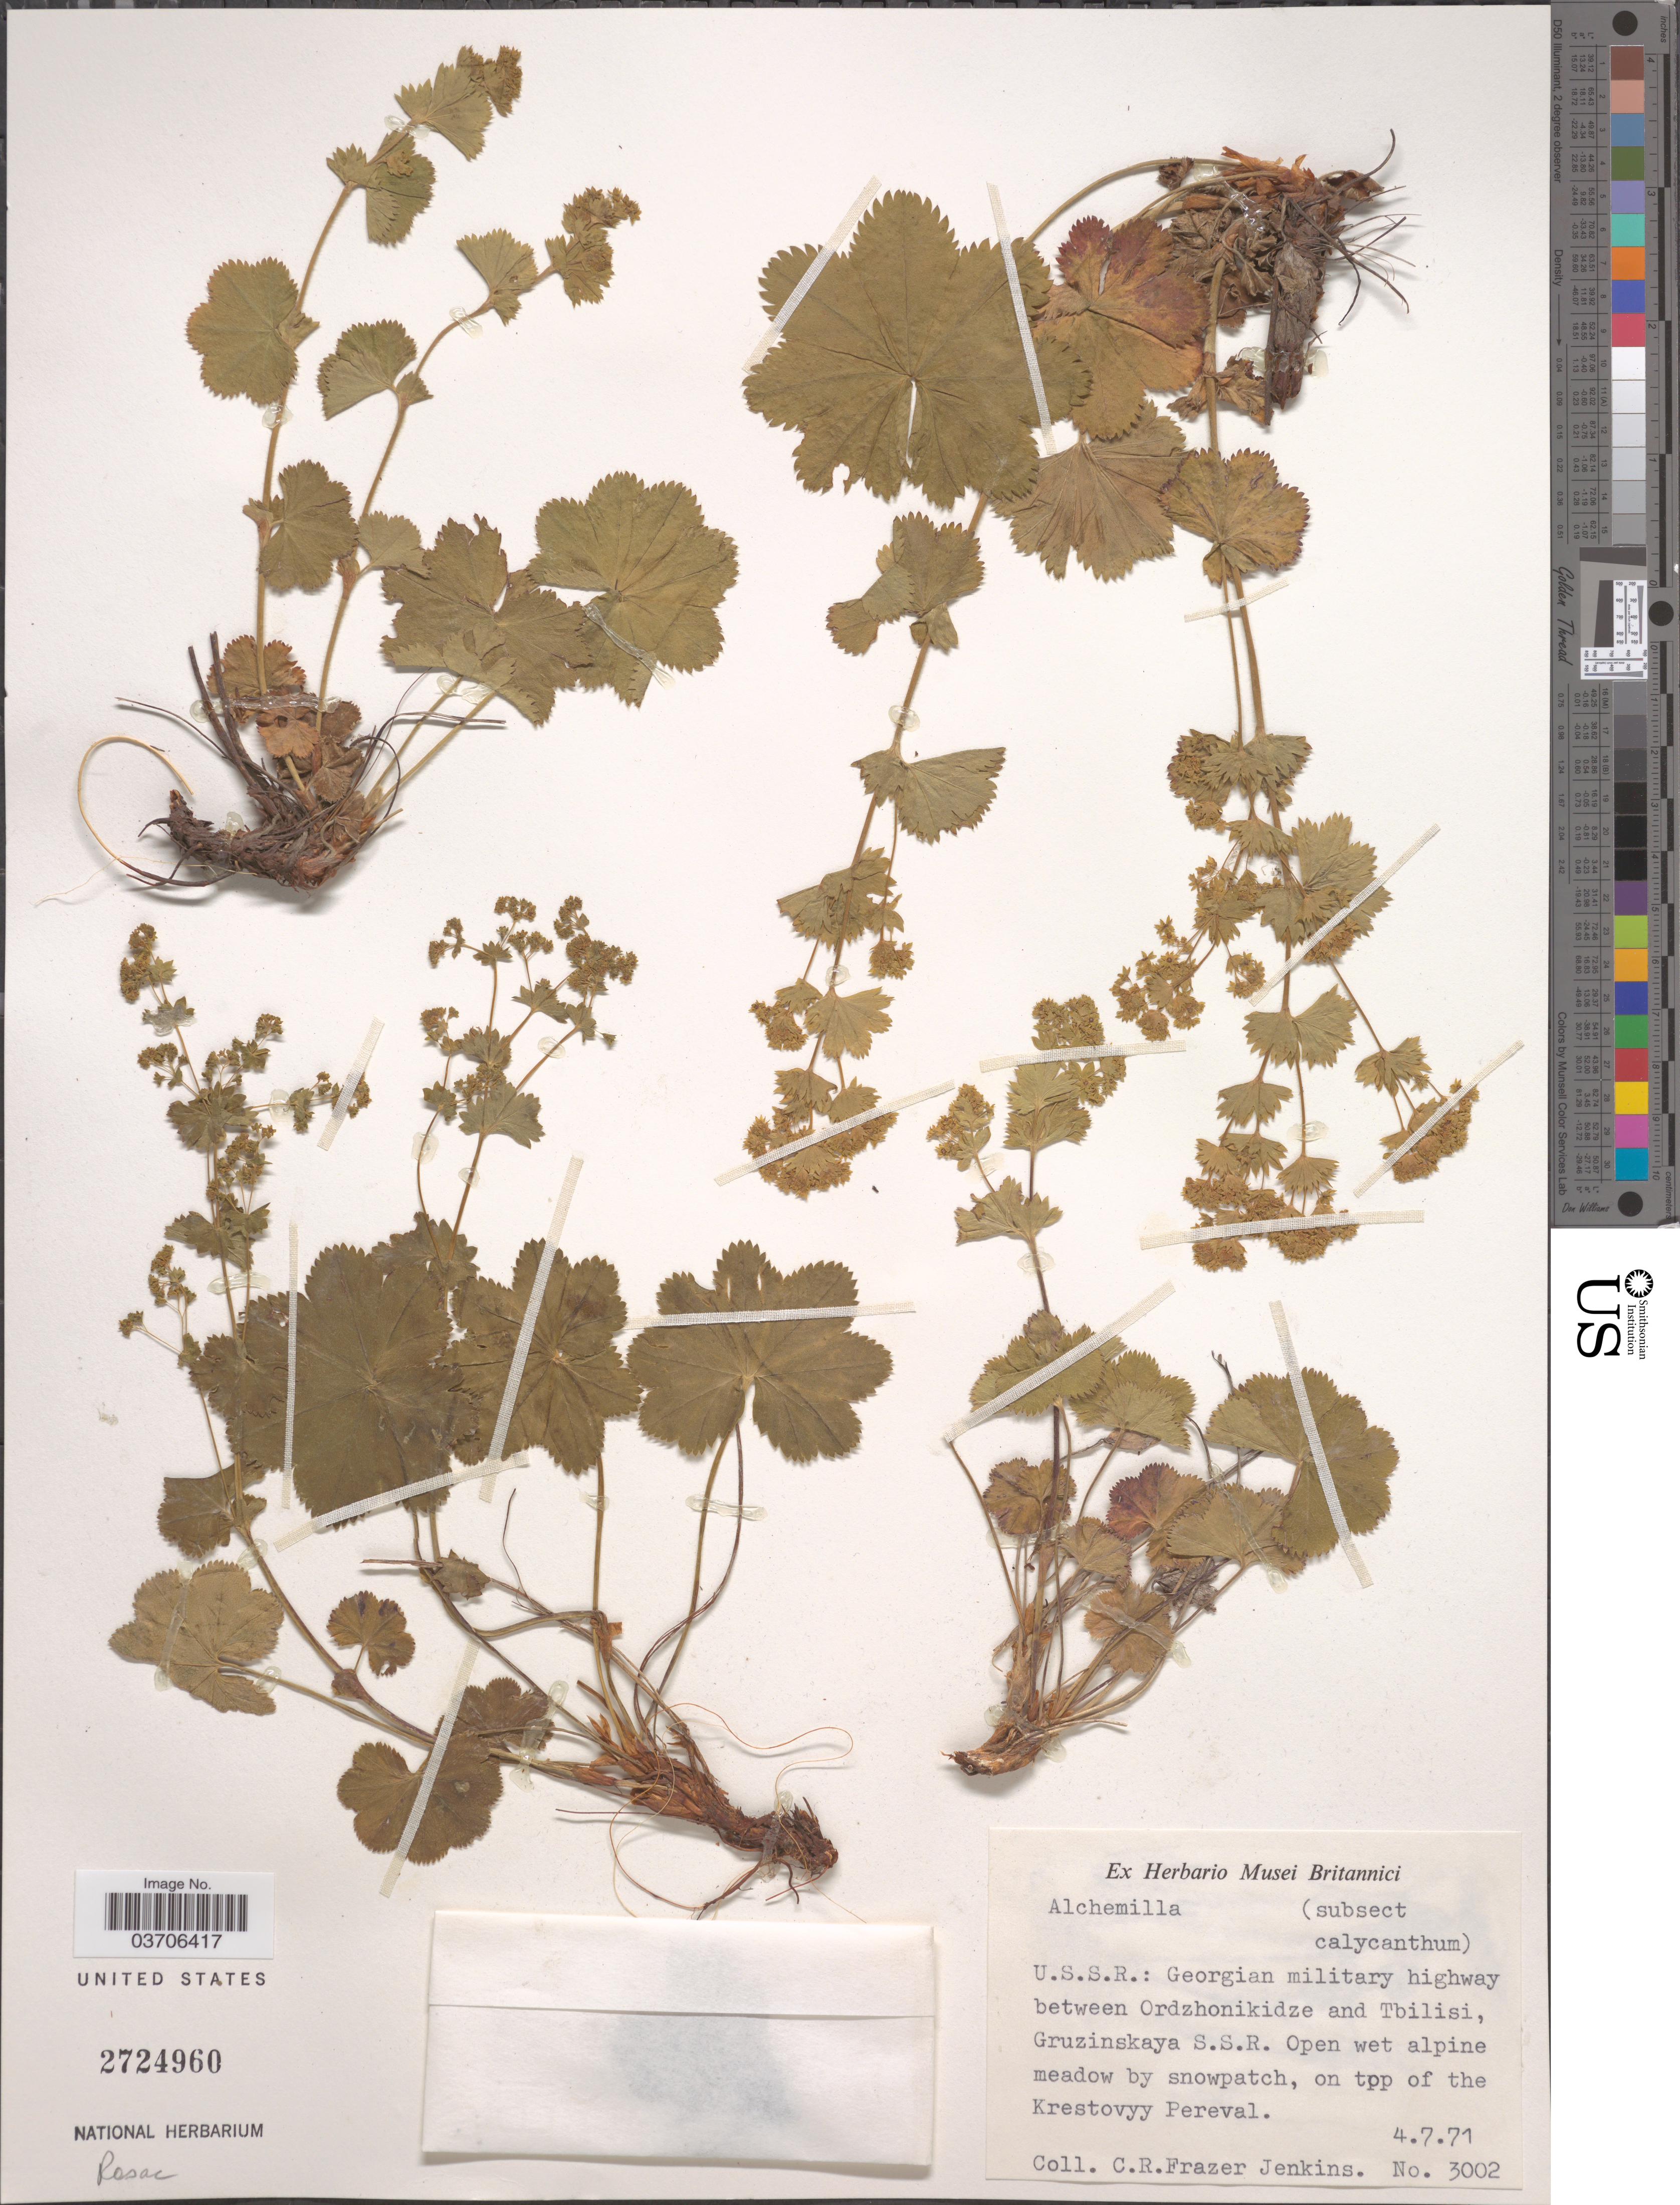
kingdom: Plantae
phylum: Tracheophyta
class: Magnoliopsida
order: Rosales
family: Rosaceae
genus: Alchemilla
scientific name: Alchemilla sp.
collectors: C. R. Fraser-Jenkins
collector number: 3002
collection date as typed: Transcribed d/m/y: 4/7/71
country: Georgia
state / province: Tbilisi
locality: U.S.S.R.: Georgian military highway between Ordzhonikidze and Tbilisi, Gruzinskaya S.S.R.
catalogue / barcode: US 2724960